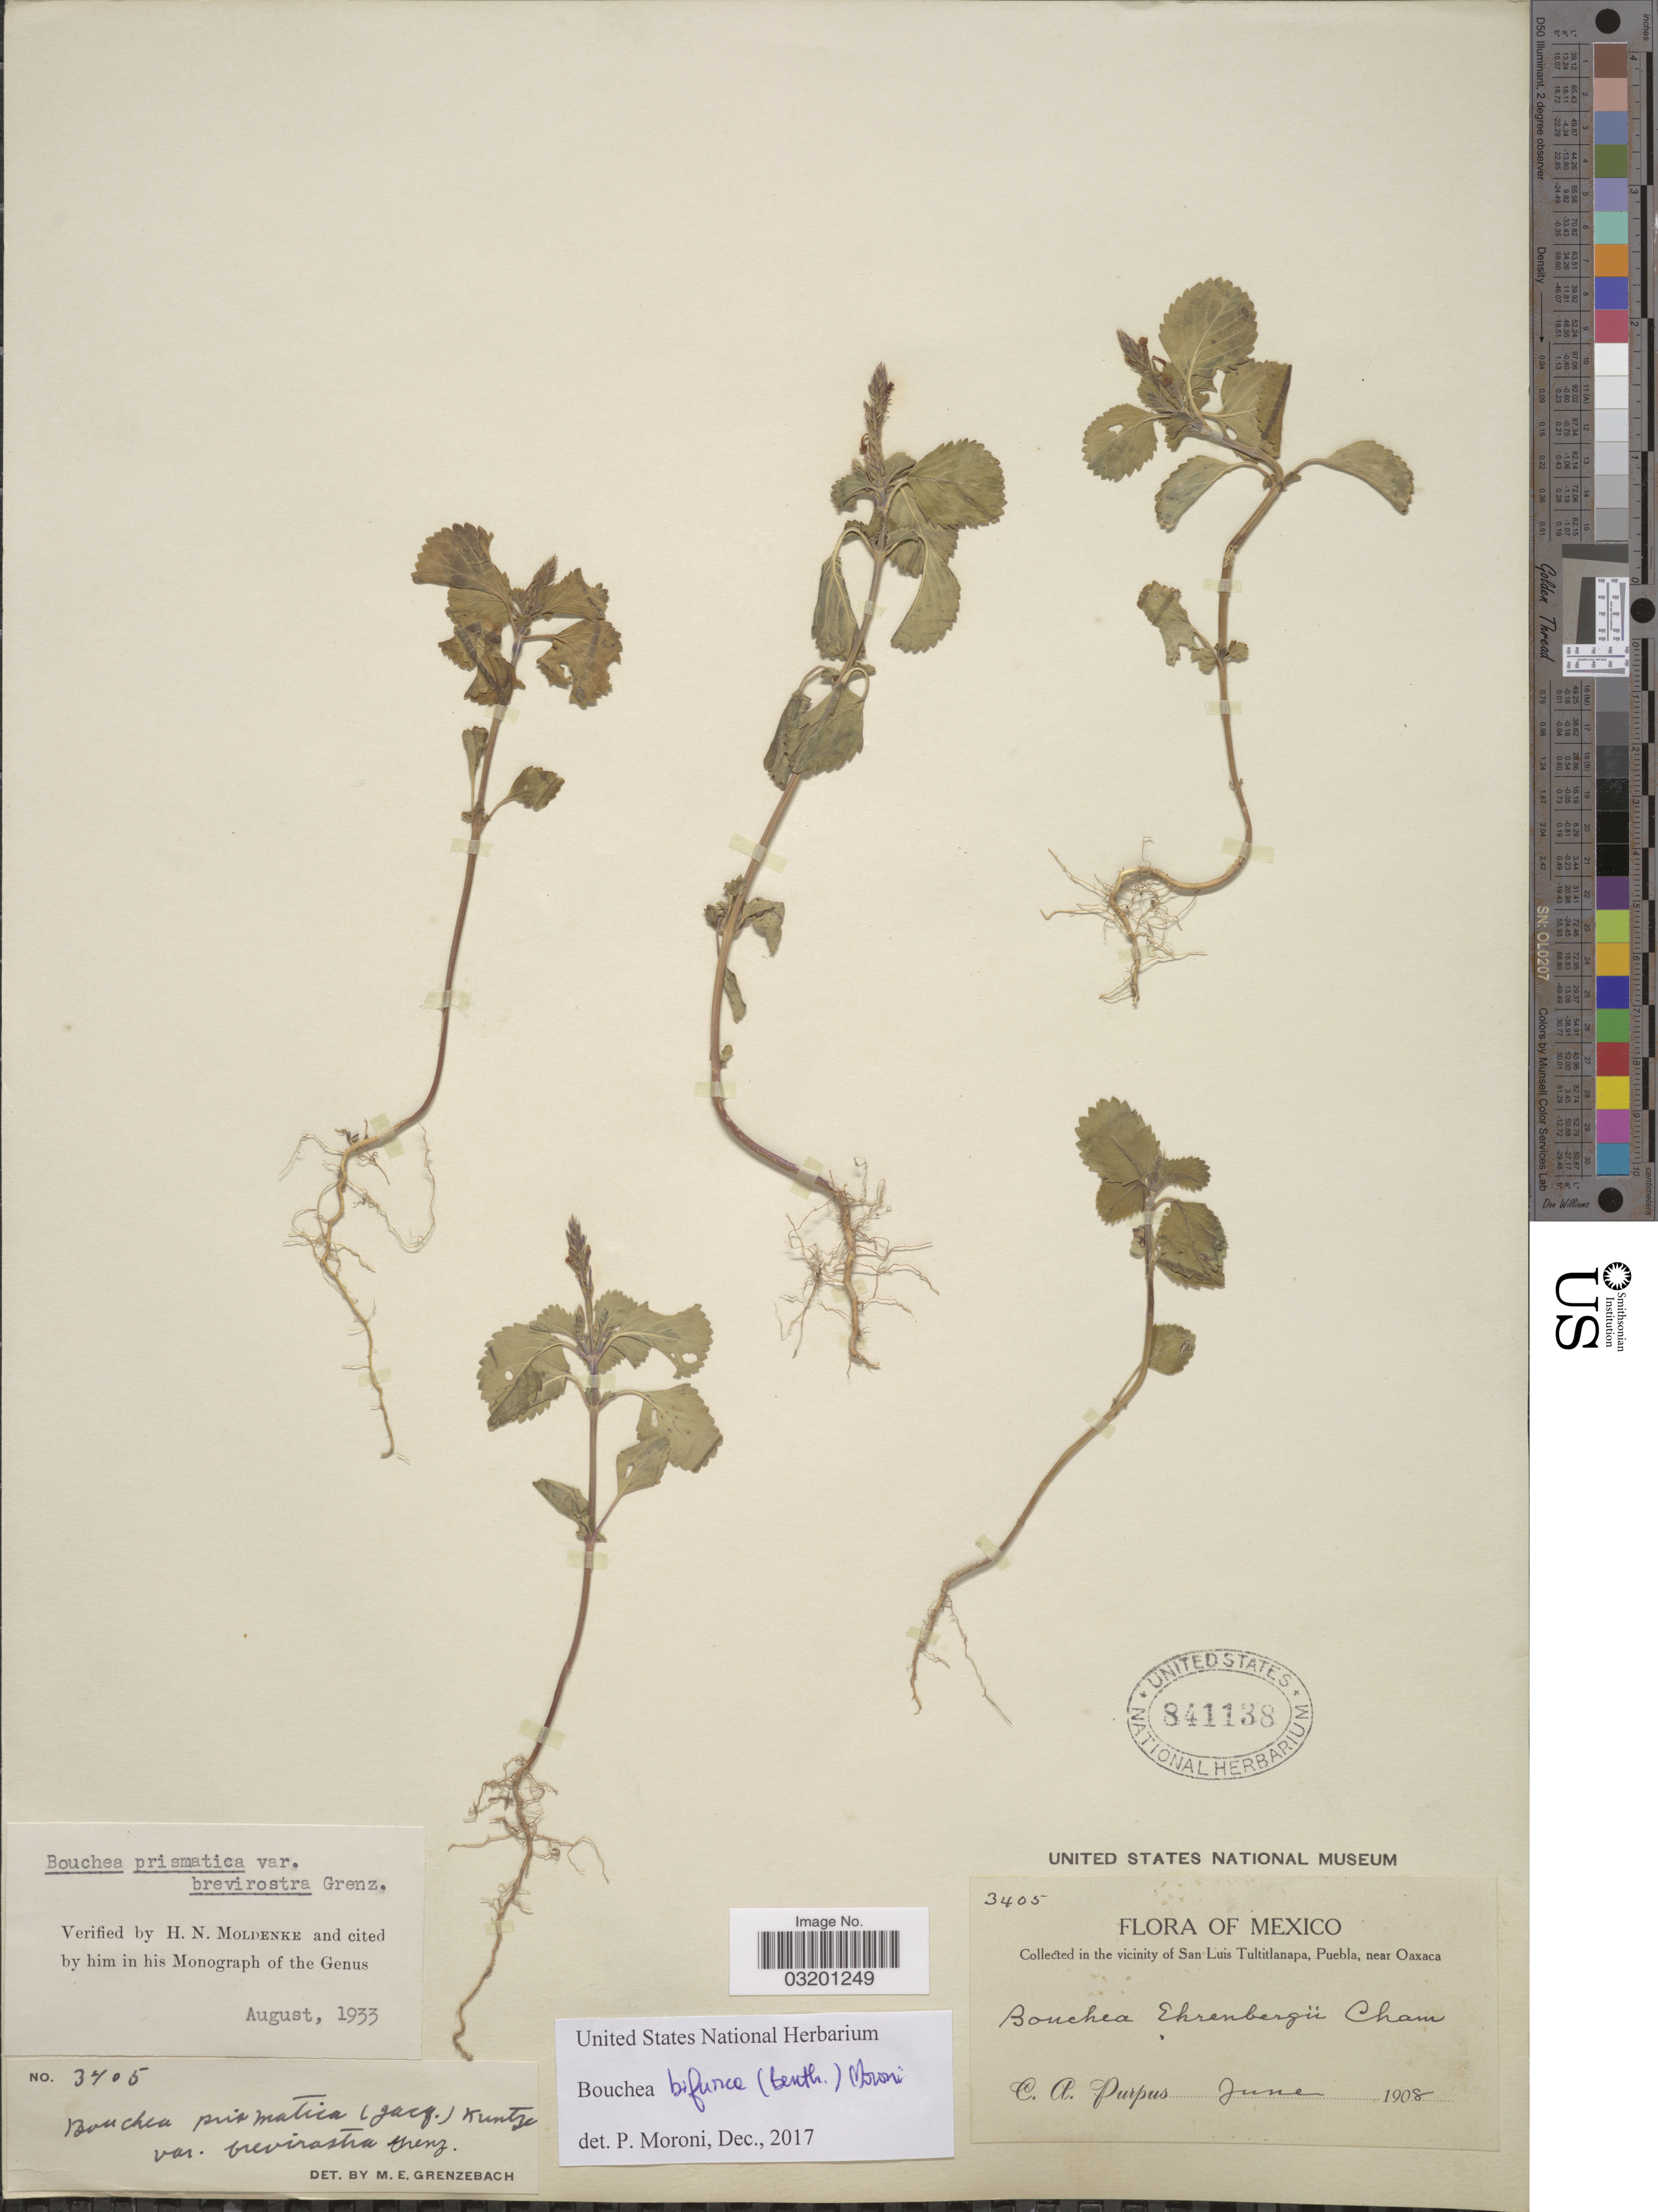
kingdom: Plantae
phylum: Tracheophyta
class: Magnoliopsida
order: Lamiales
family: Verbenaceae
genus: Bouchea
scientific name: Bouchea bifurca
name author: (Benth.) P. Moroni & N. O'Leary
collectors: C. A. Purpus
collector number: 3405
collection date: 1908-06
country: Mexico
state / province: Puebla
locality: The vicinity of San Luis Tultitlanapa, near Oaxaca.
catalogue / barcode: US 841138